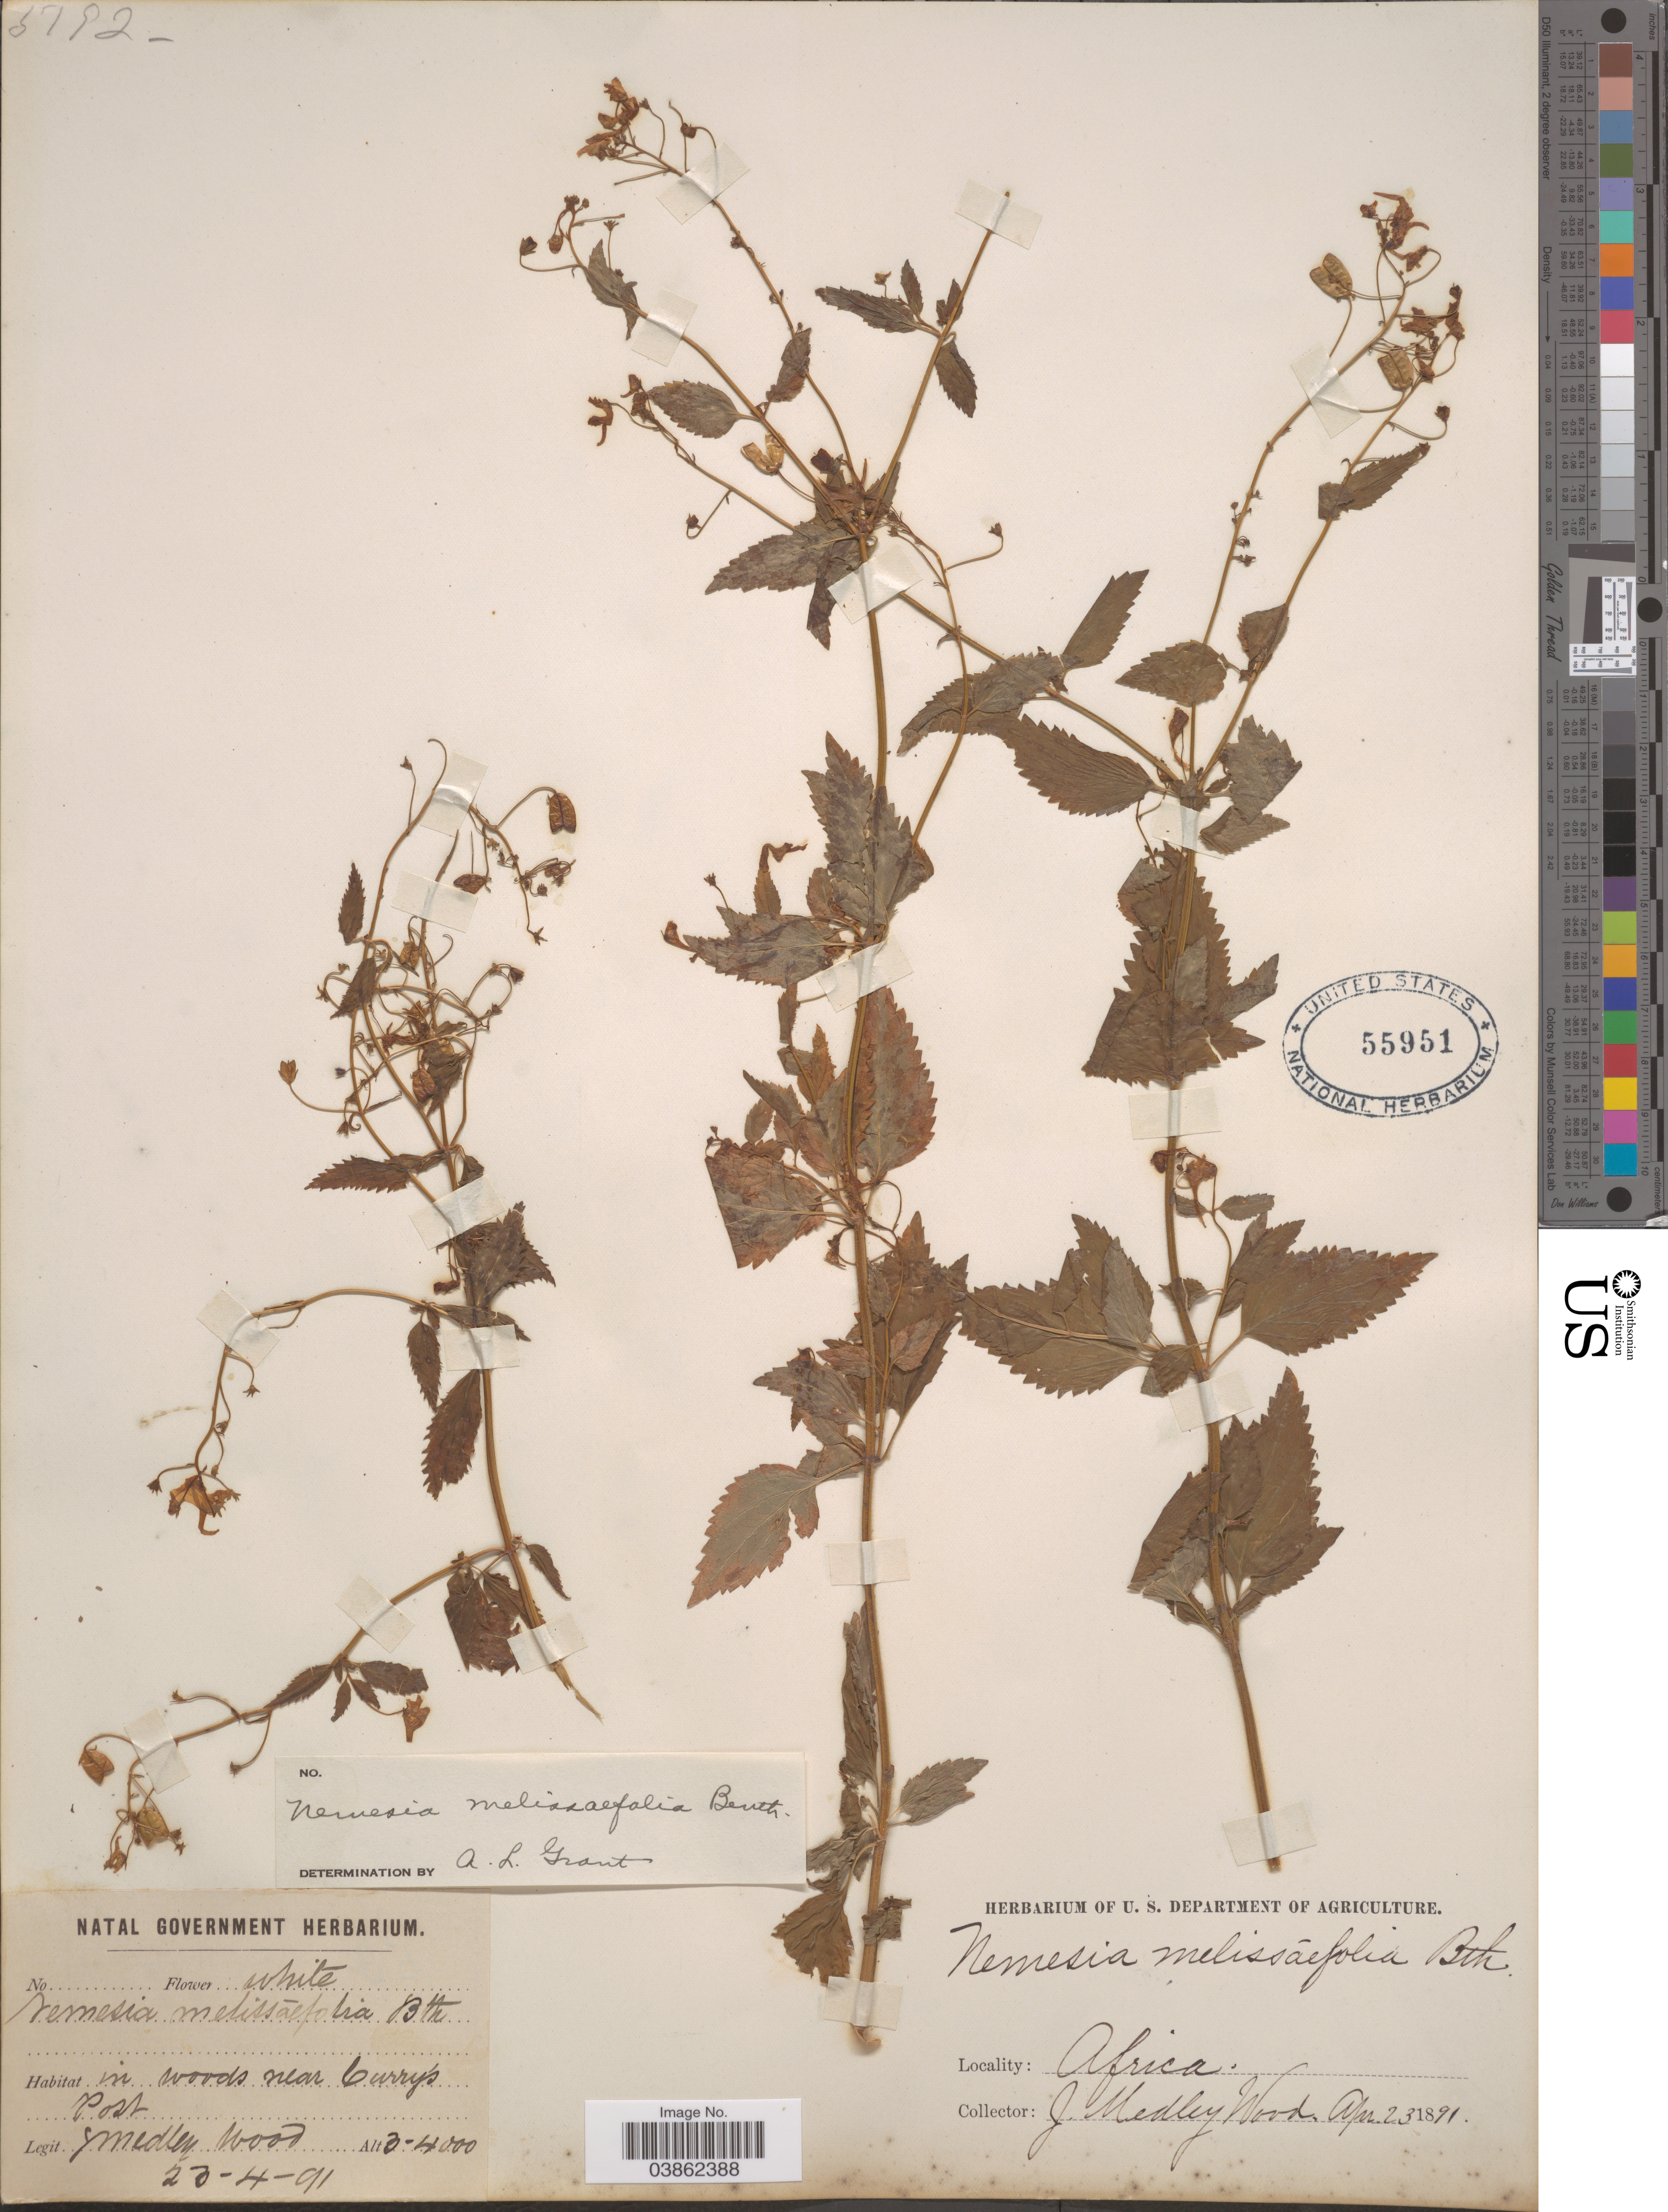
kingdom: Plantae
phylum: Tracheophyta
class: Magnoliopsida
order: Lamiales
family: Scrophulariaceae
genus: Nemesia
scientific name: Nemesia melissifolia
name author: Benth.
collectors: J. Medley Wood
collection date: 1891-04-23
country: South Africa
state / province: KwaZulu-Natal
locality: Natal. Near Curry's Post.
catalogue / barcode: US 55951